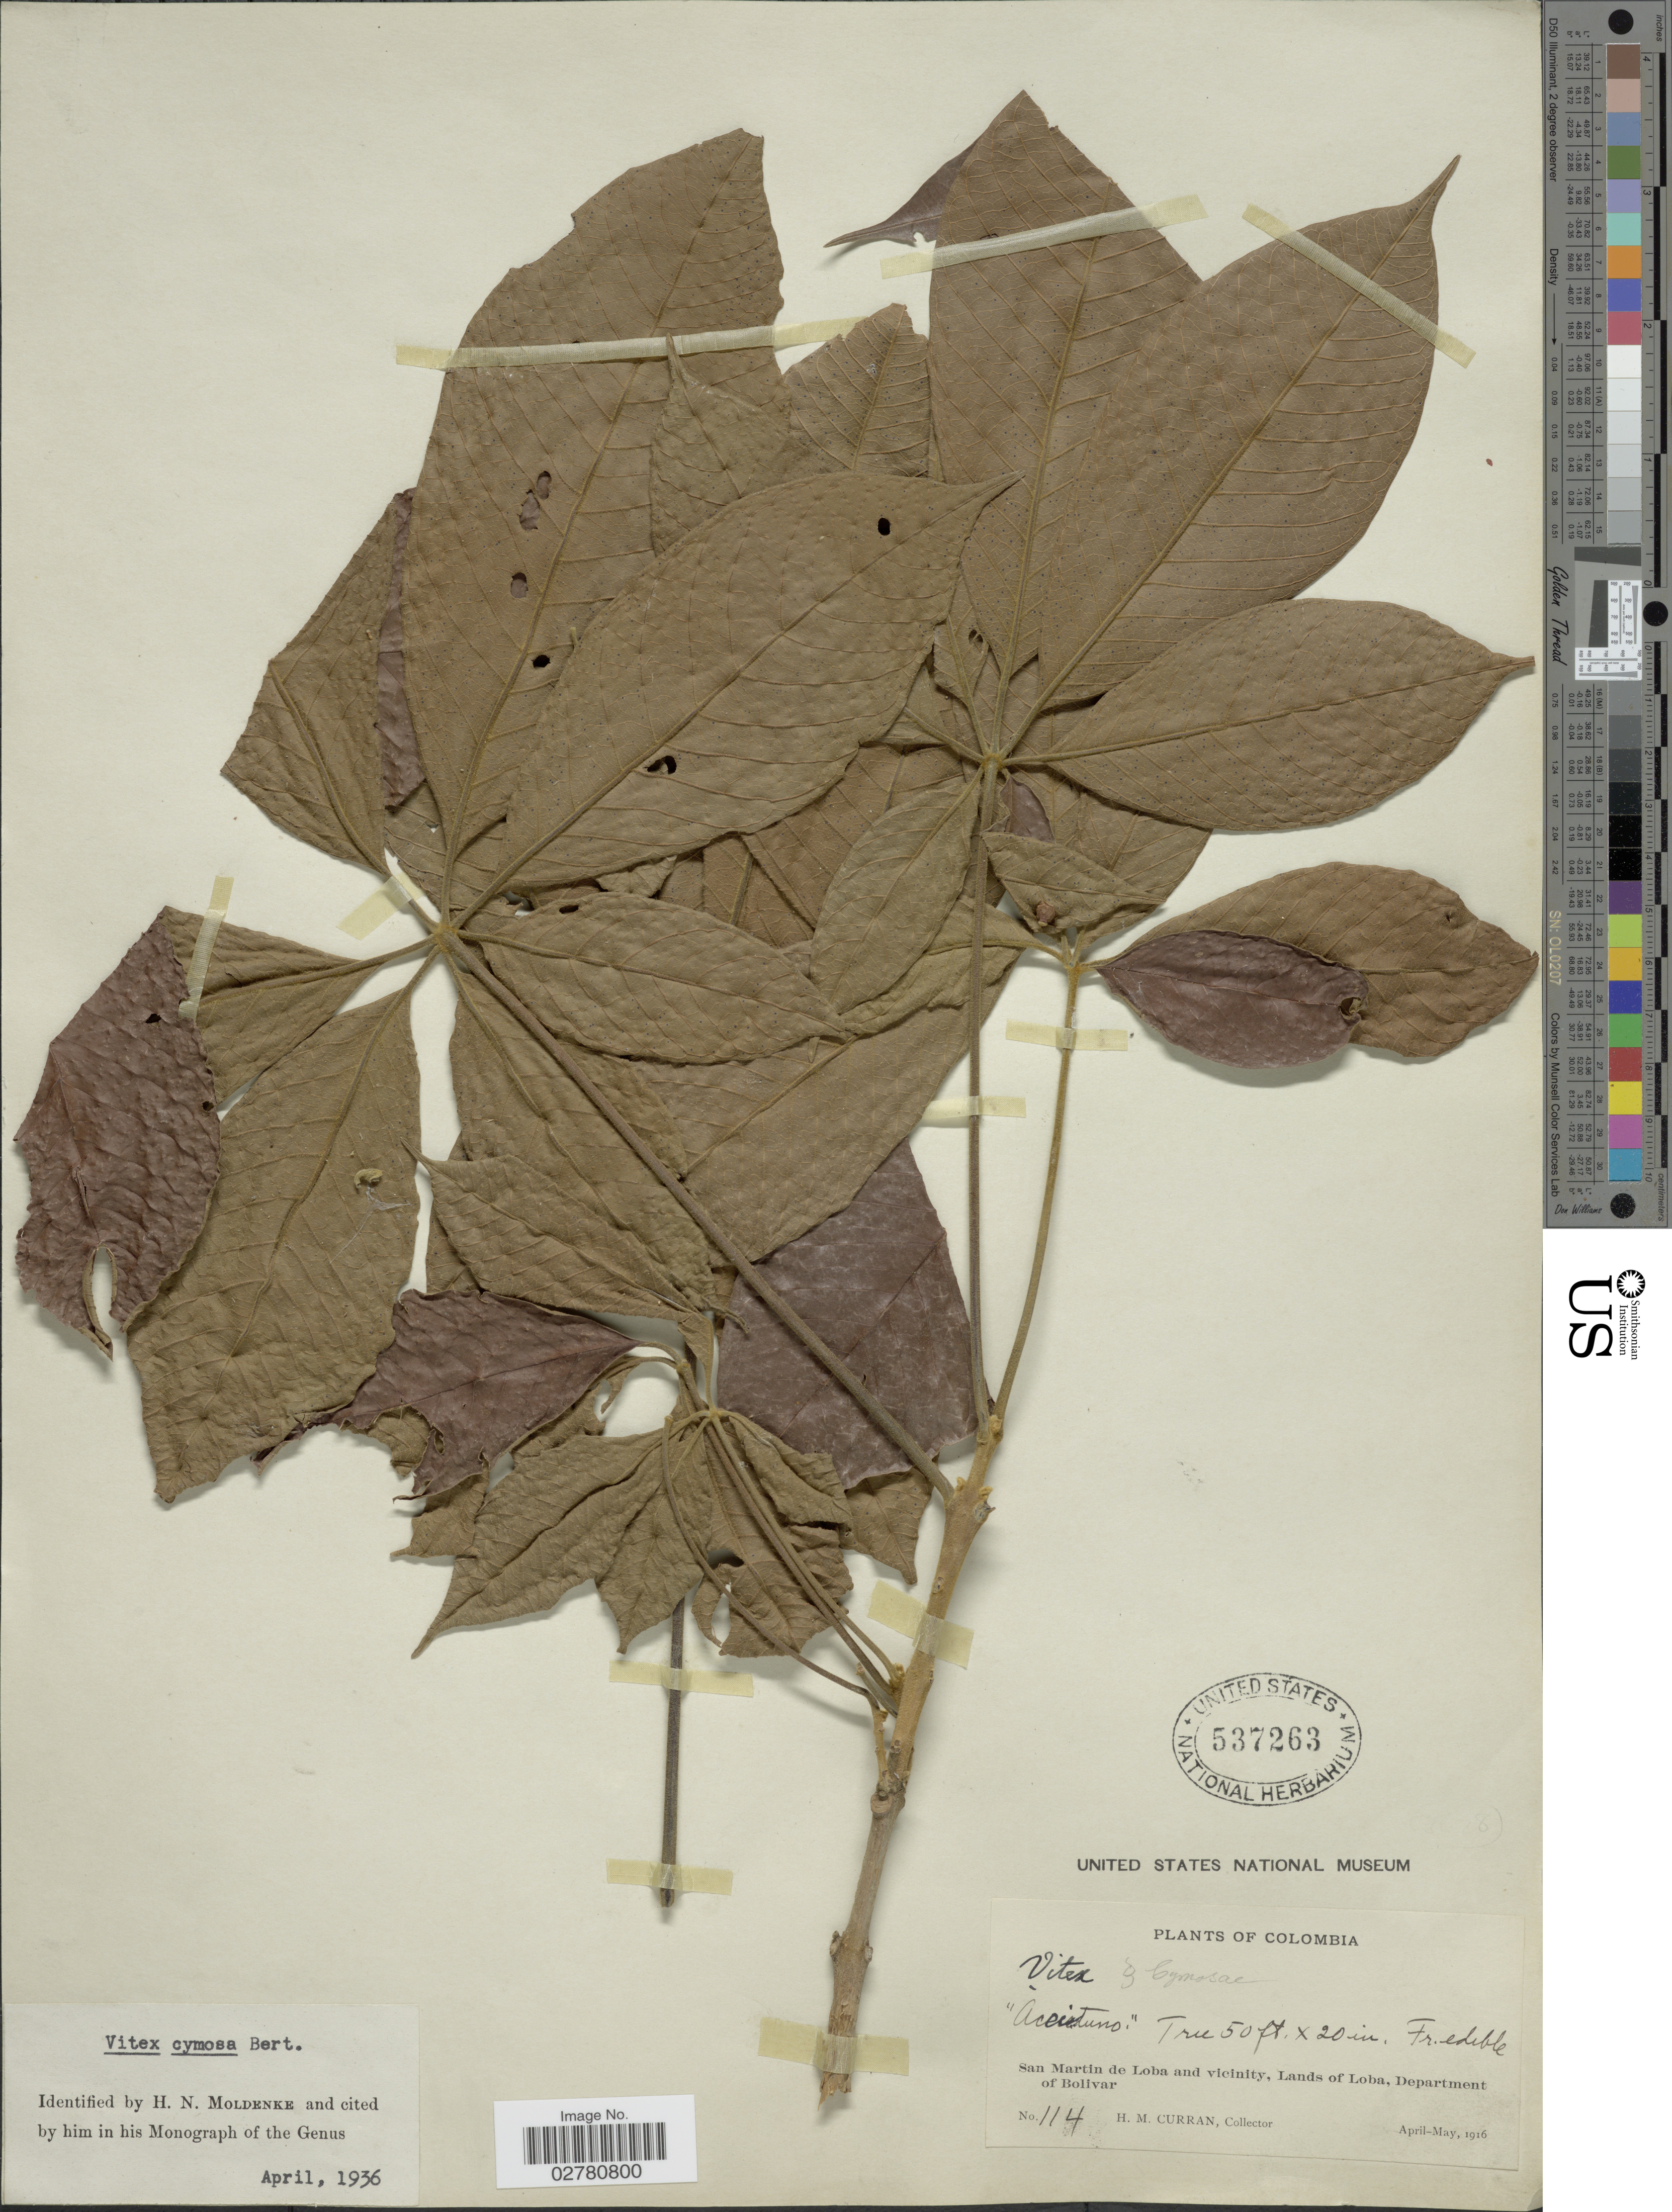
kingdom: Plantae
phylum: Tracheophyta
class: Magnoliopsida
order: Lamiales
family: Lamiaceae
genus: Vitex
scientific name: Vitex cymosa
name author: Bertero ex Spreng.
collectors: H. M. Curran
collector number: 114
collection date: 1916-04/1916-05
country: Colombia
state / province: Bolívar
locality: San Martin de Loba and vicinity, Lands of Loba, Department of Bolivar.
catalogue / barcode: US 537263